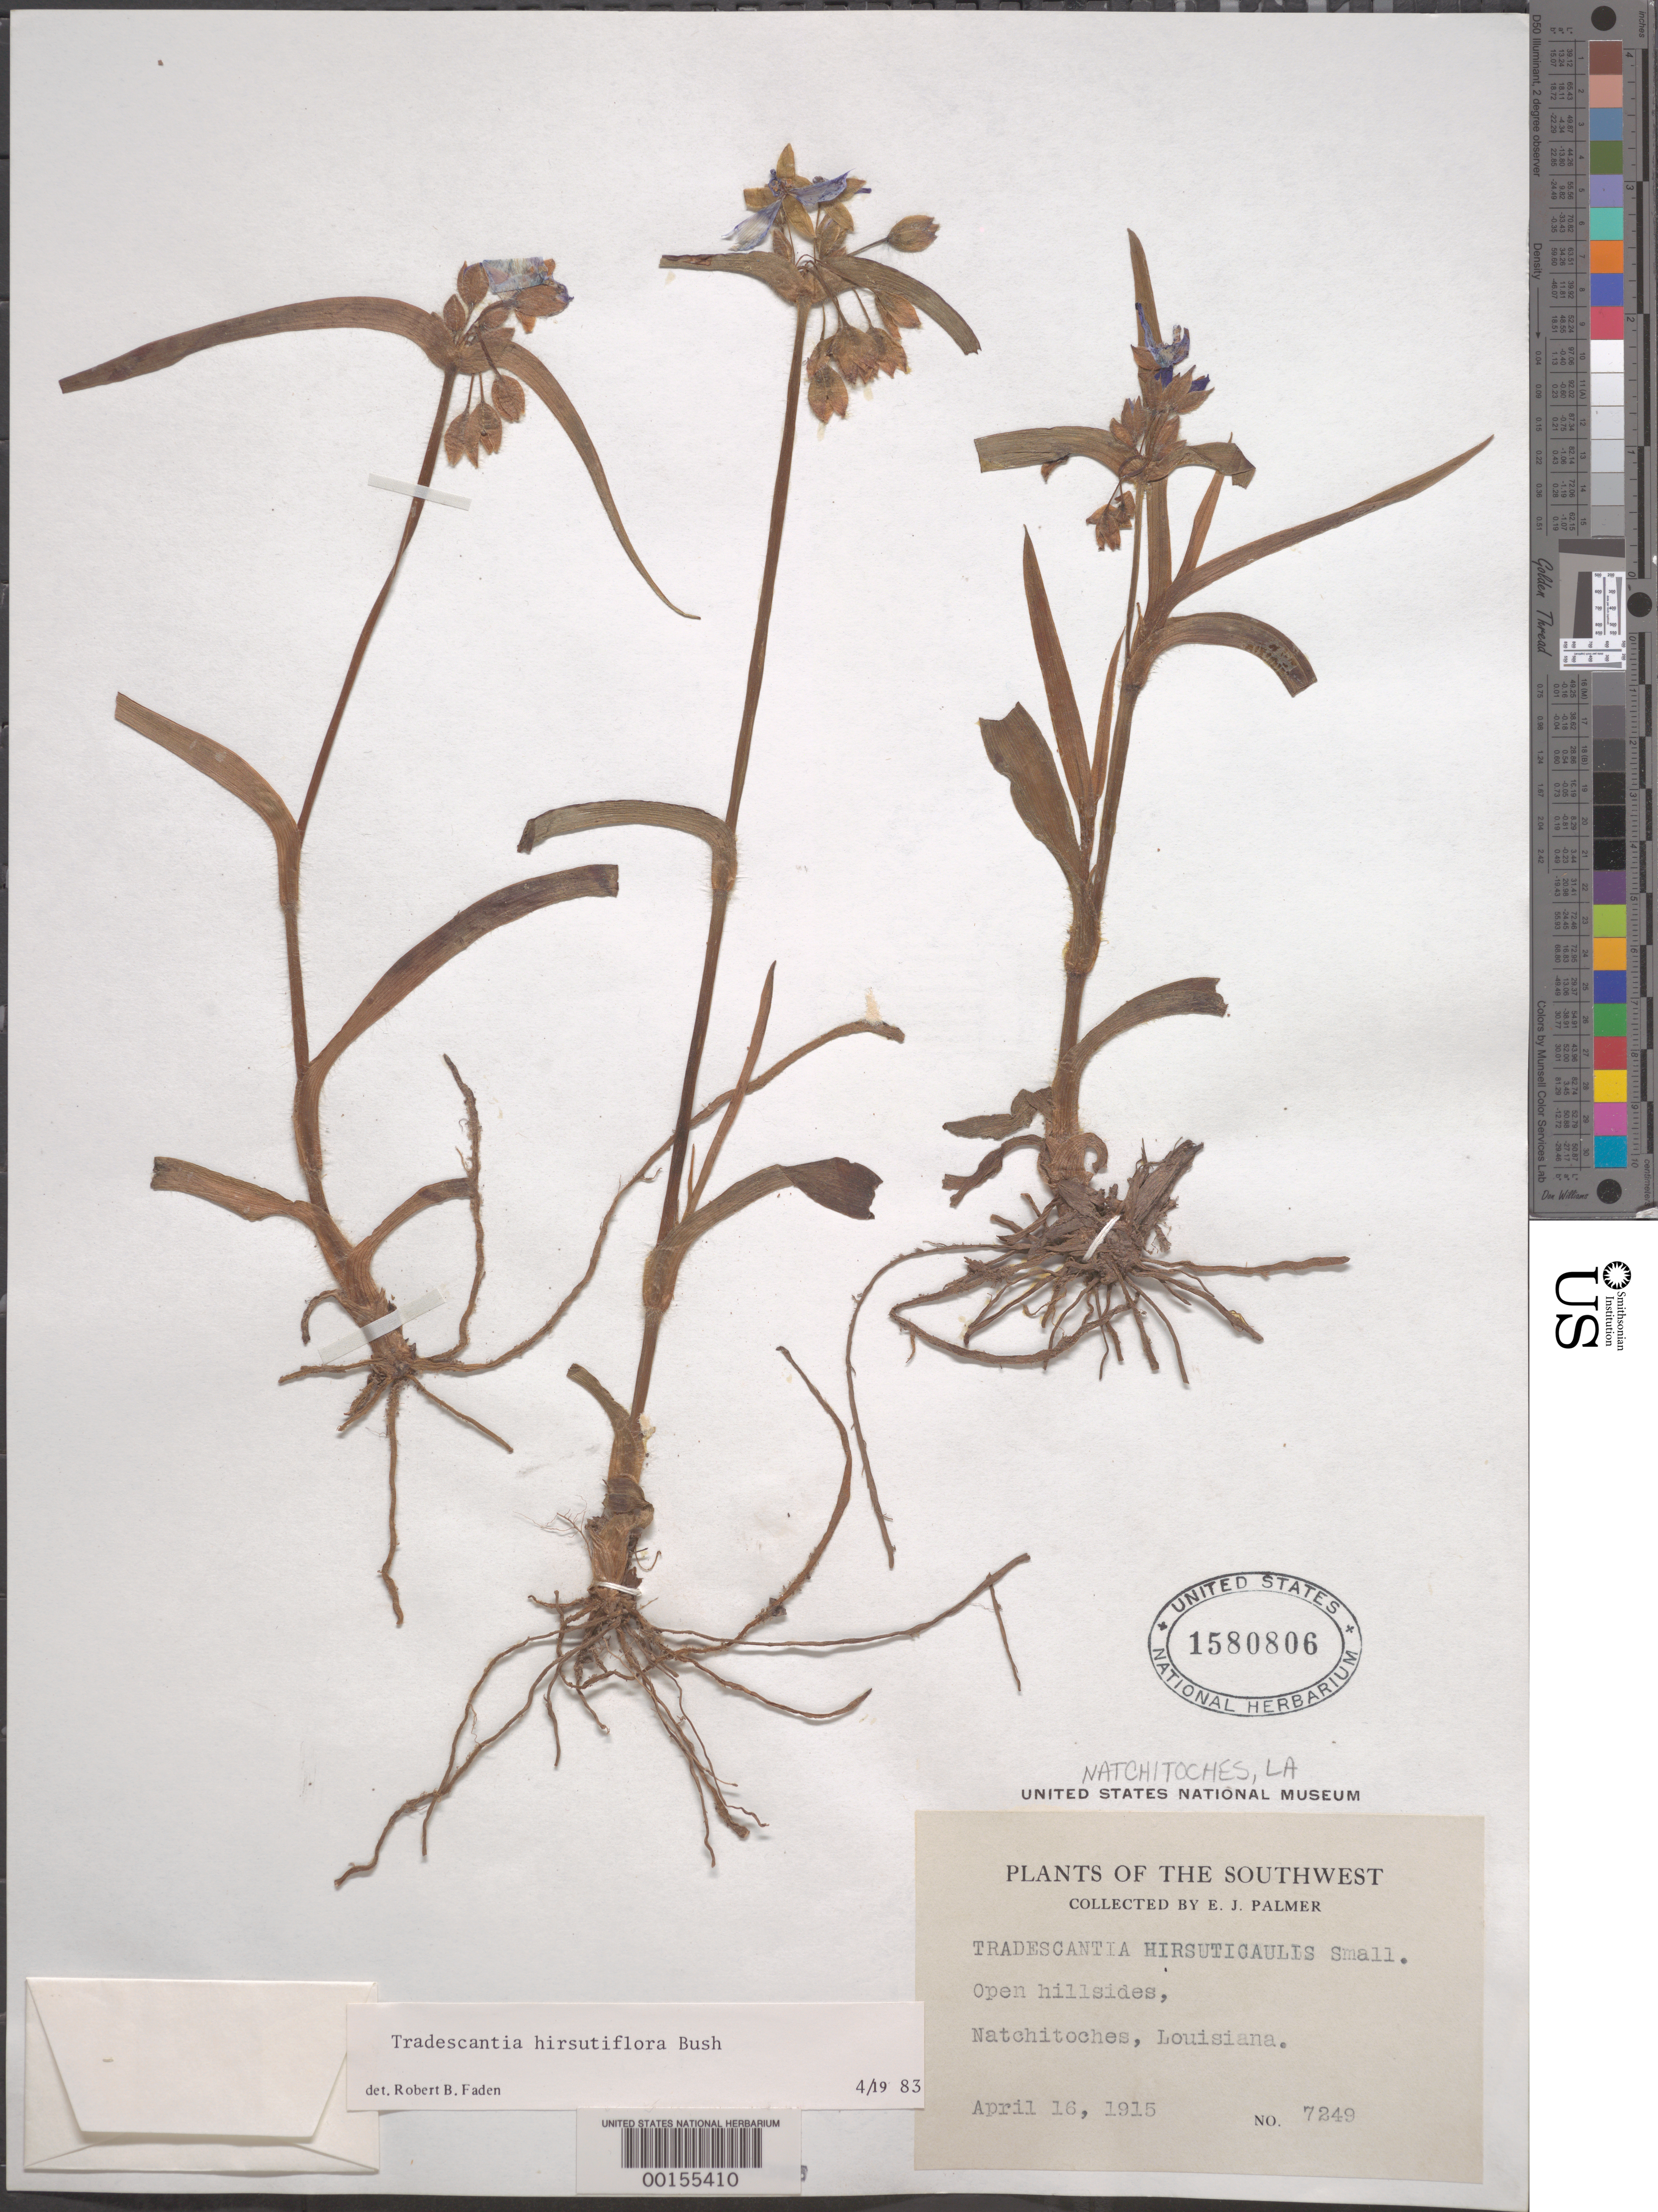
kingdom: Plantae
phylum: Tracheophyta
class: Liliopsida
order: Commelinales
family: Commelinaceae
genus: Tradescantia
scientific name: Tradescantia hirsutiflora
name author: Bush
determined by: Faden, Robert B., (US), Smithsonian Institution - National Museum of Natural History (UNITED STATES)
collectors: E. J. Palmer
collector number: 7249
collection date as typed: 16 Apr 1915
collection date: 1915-04-16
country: United States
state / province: Louisiana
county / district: Natchitoches Parish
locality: Natchitoches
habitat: Open hillsides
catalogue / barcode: US 1580806